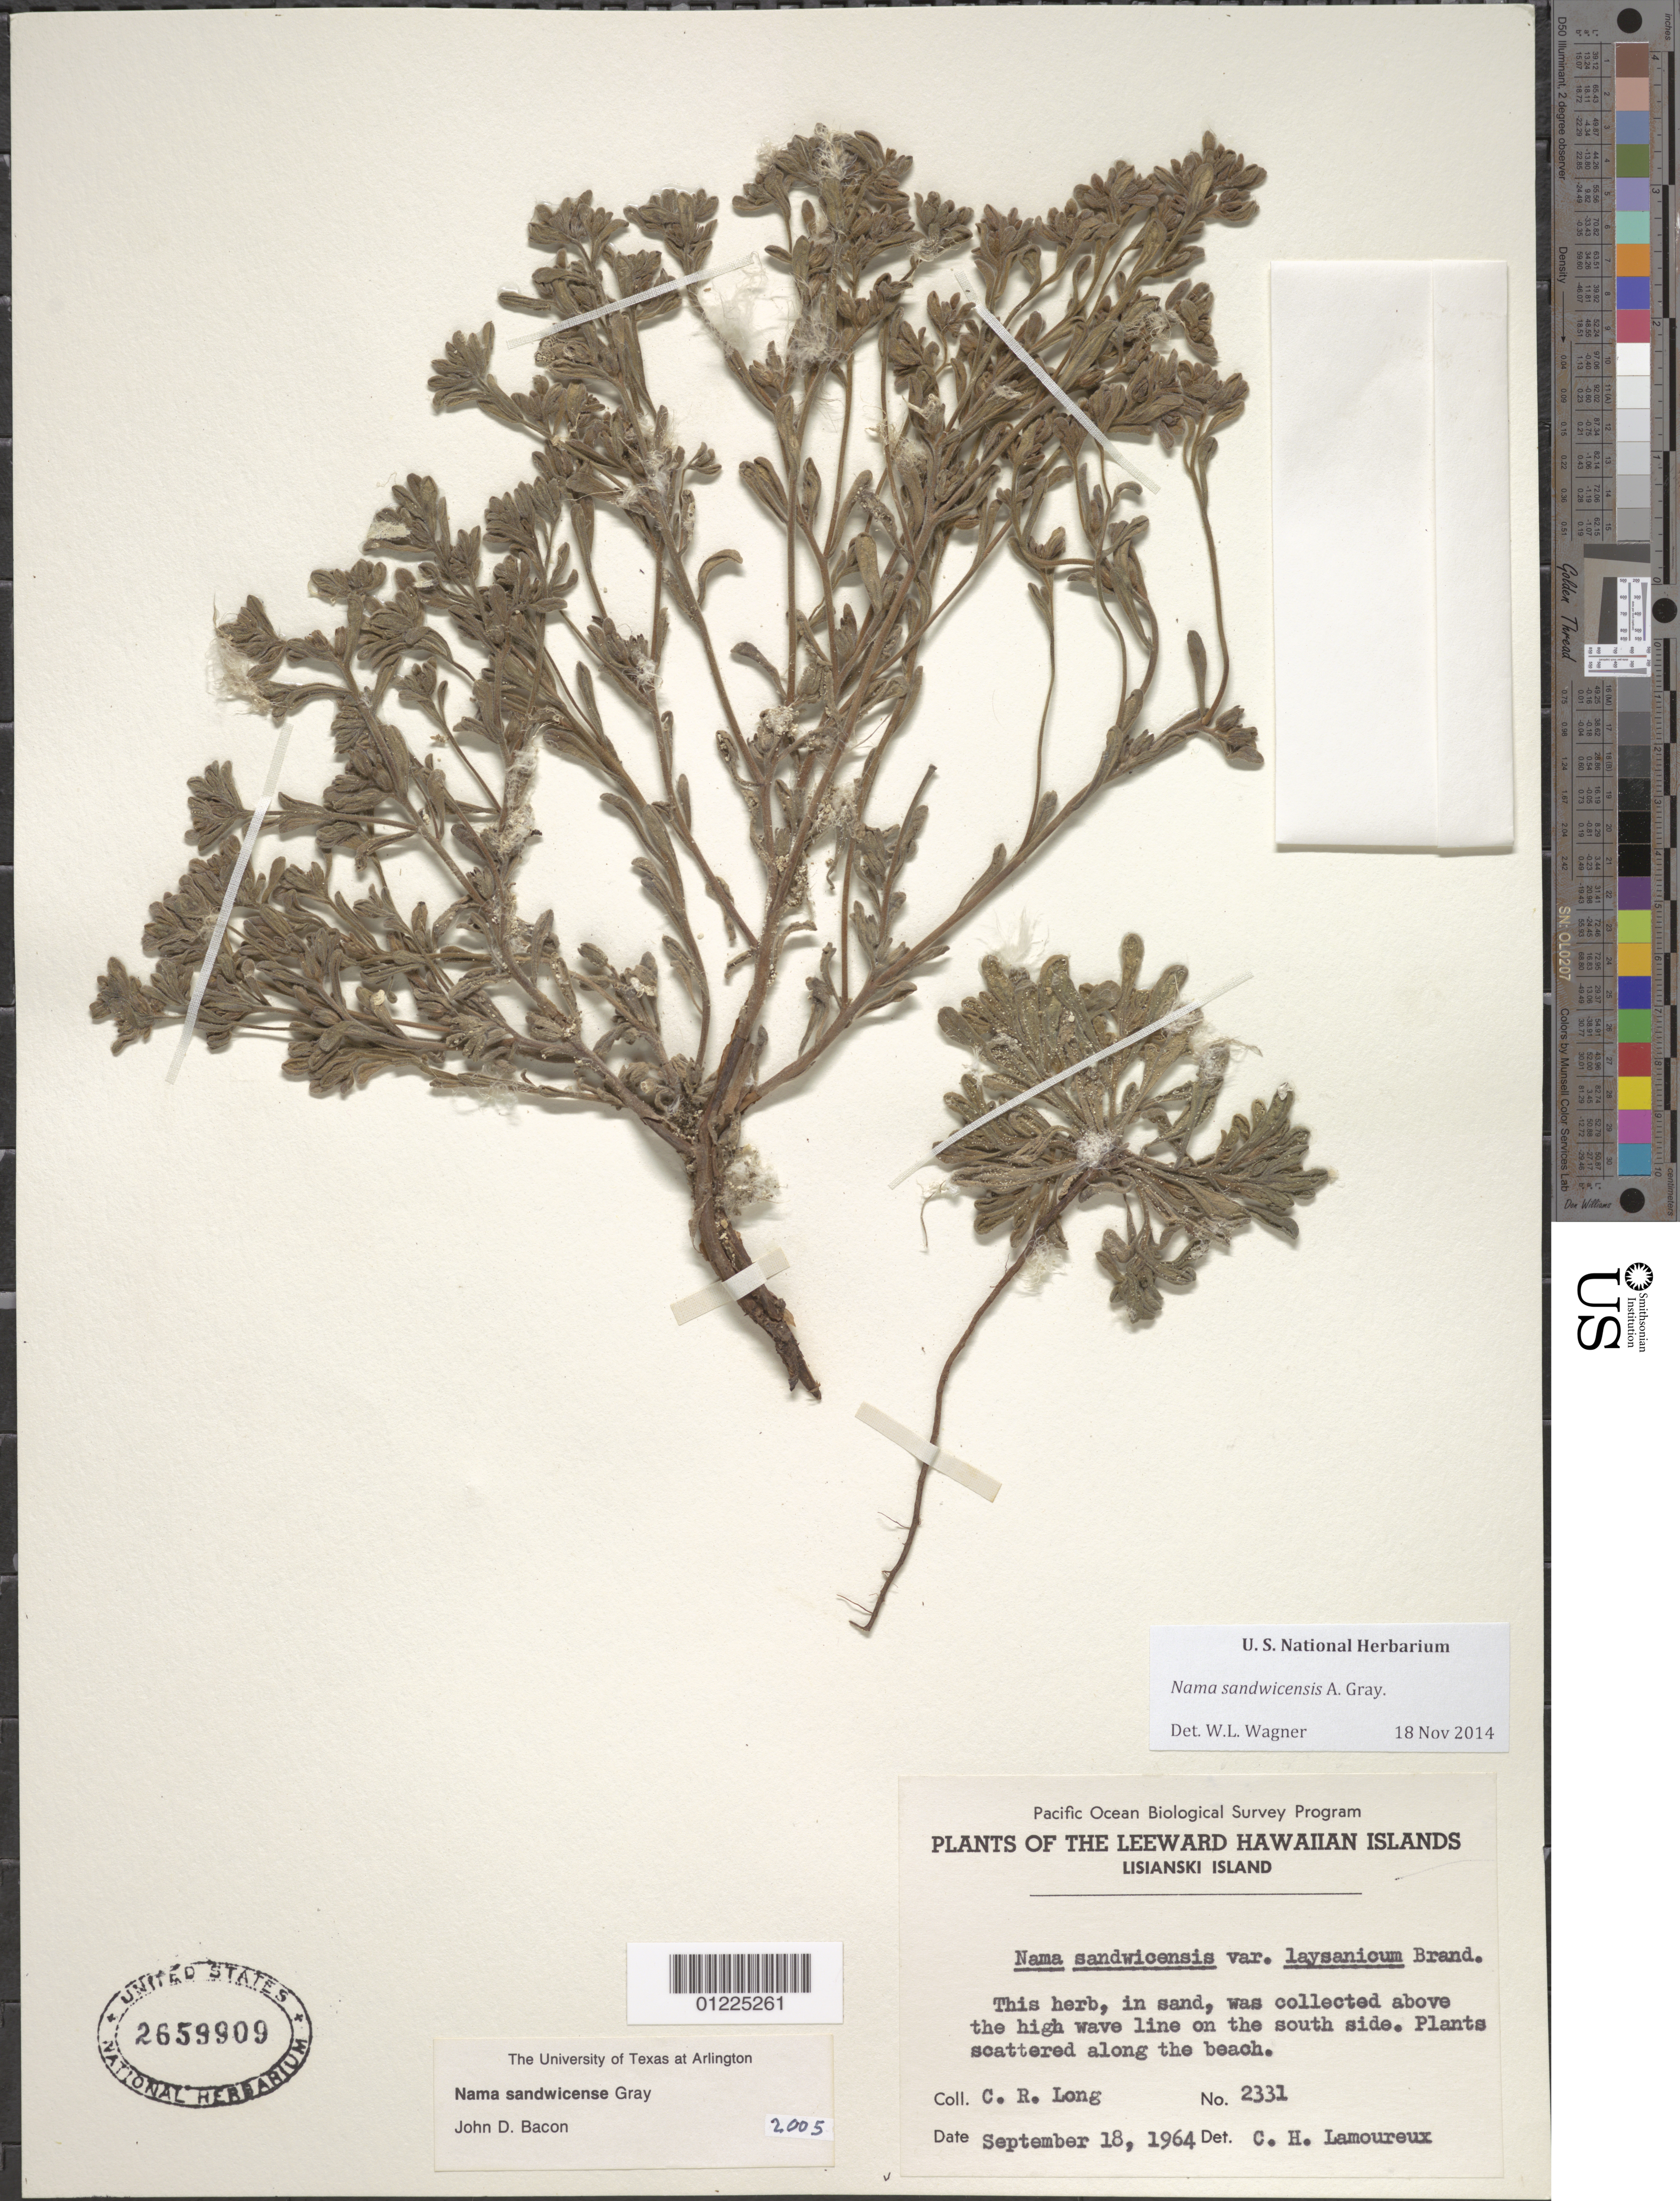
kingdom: Plantae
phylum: Tracheophyta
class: Magnoliopsida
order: Boraginales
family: Namaceae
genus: Nama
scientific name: Nama sandwicensis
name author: A. Gray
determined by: Wagner, W. L., (BOT), Smithsonian Institution - National Museum of Natural History (UNITED STATES)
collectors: C. Long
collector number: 2331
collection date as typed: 18 Sep 1964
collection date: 1964-09-18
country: United States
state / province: Hawaii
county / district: Honolulu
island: Lisianski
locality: On the S side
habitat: Sand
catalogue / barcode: US 2659909